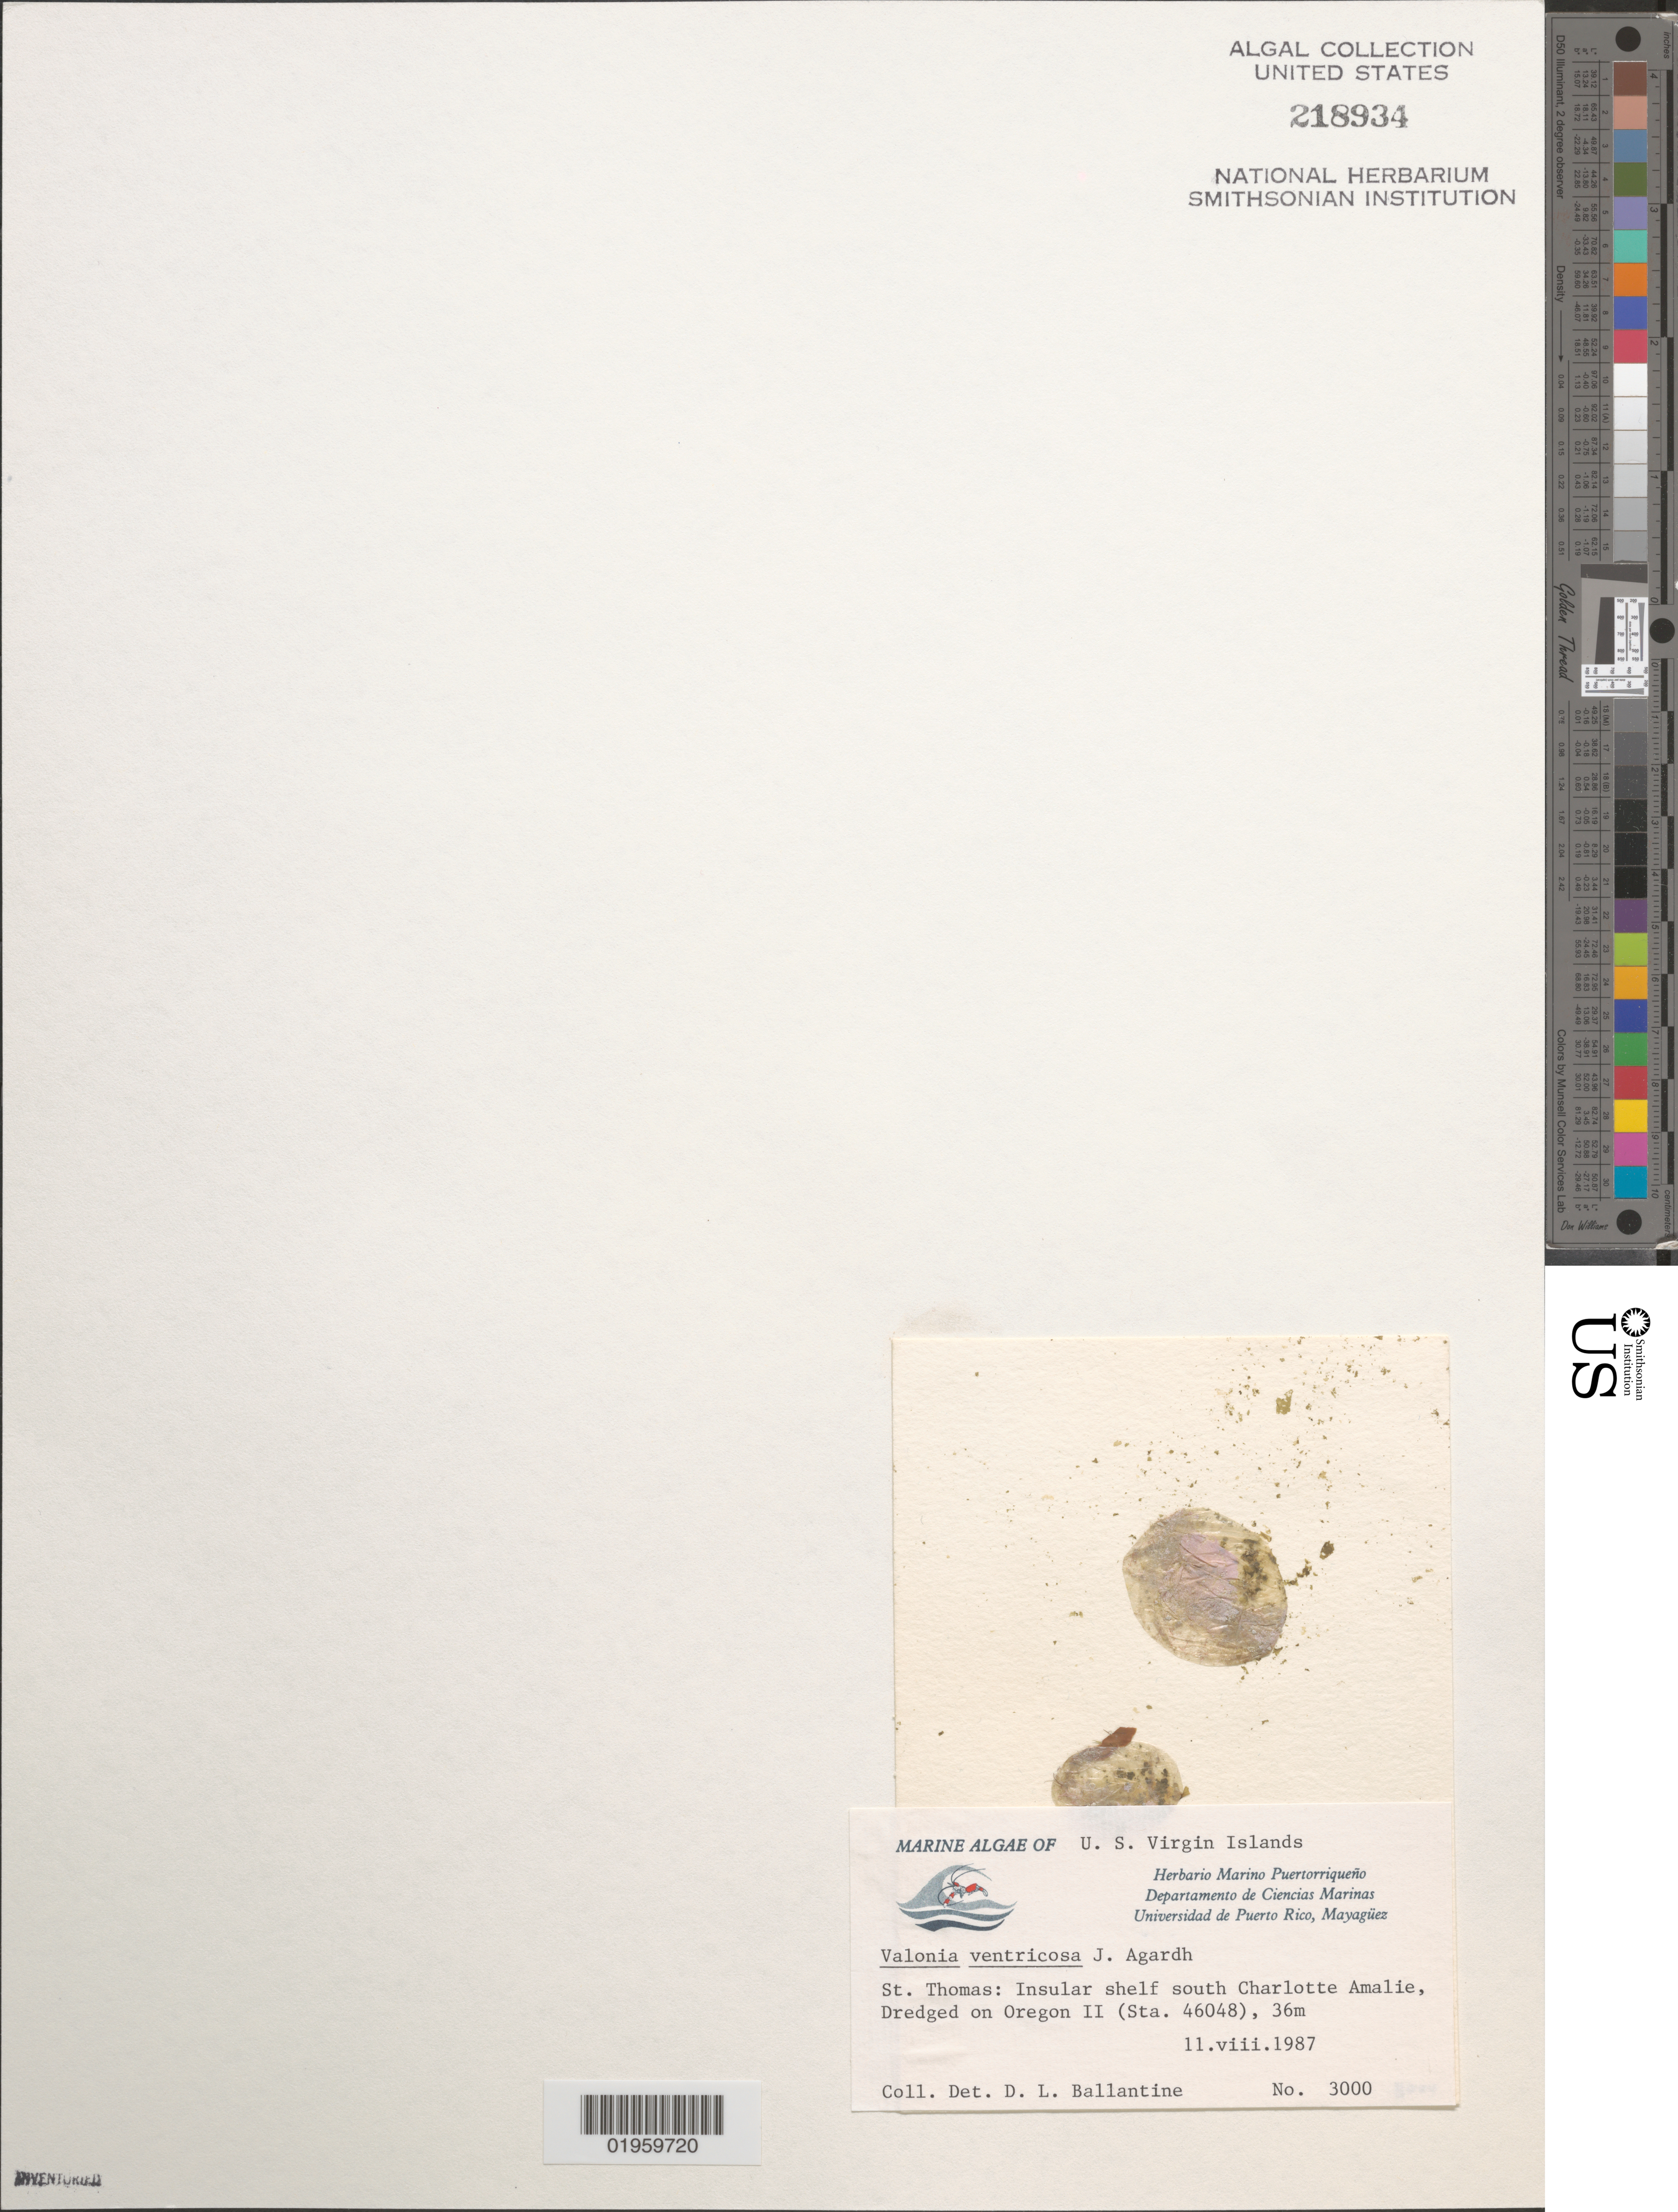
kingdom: Plantae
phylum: Chlorophyta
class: Ulvophyceae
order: Siphonocladales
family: Valoniaceae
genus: Valonia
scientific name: Valonia ventricosa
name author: J. Agardh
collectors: D.L. Ballantine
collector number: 3000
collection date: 1987-08-11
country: U.S. Virgin Islands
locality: St. Thomas: Insular shelf south Charlotte Amalie, Dredged on Oregon II (Sta. 46048).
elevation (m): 36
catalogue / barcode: US 218934